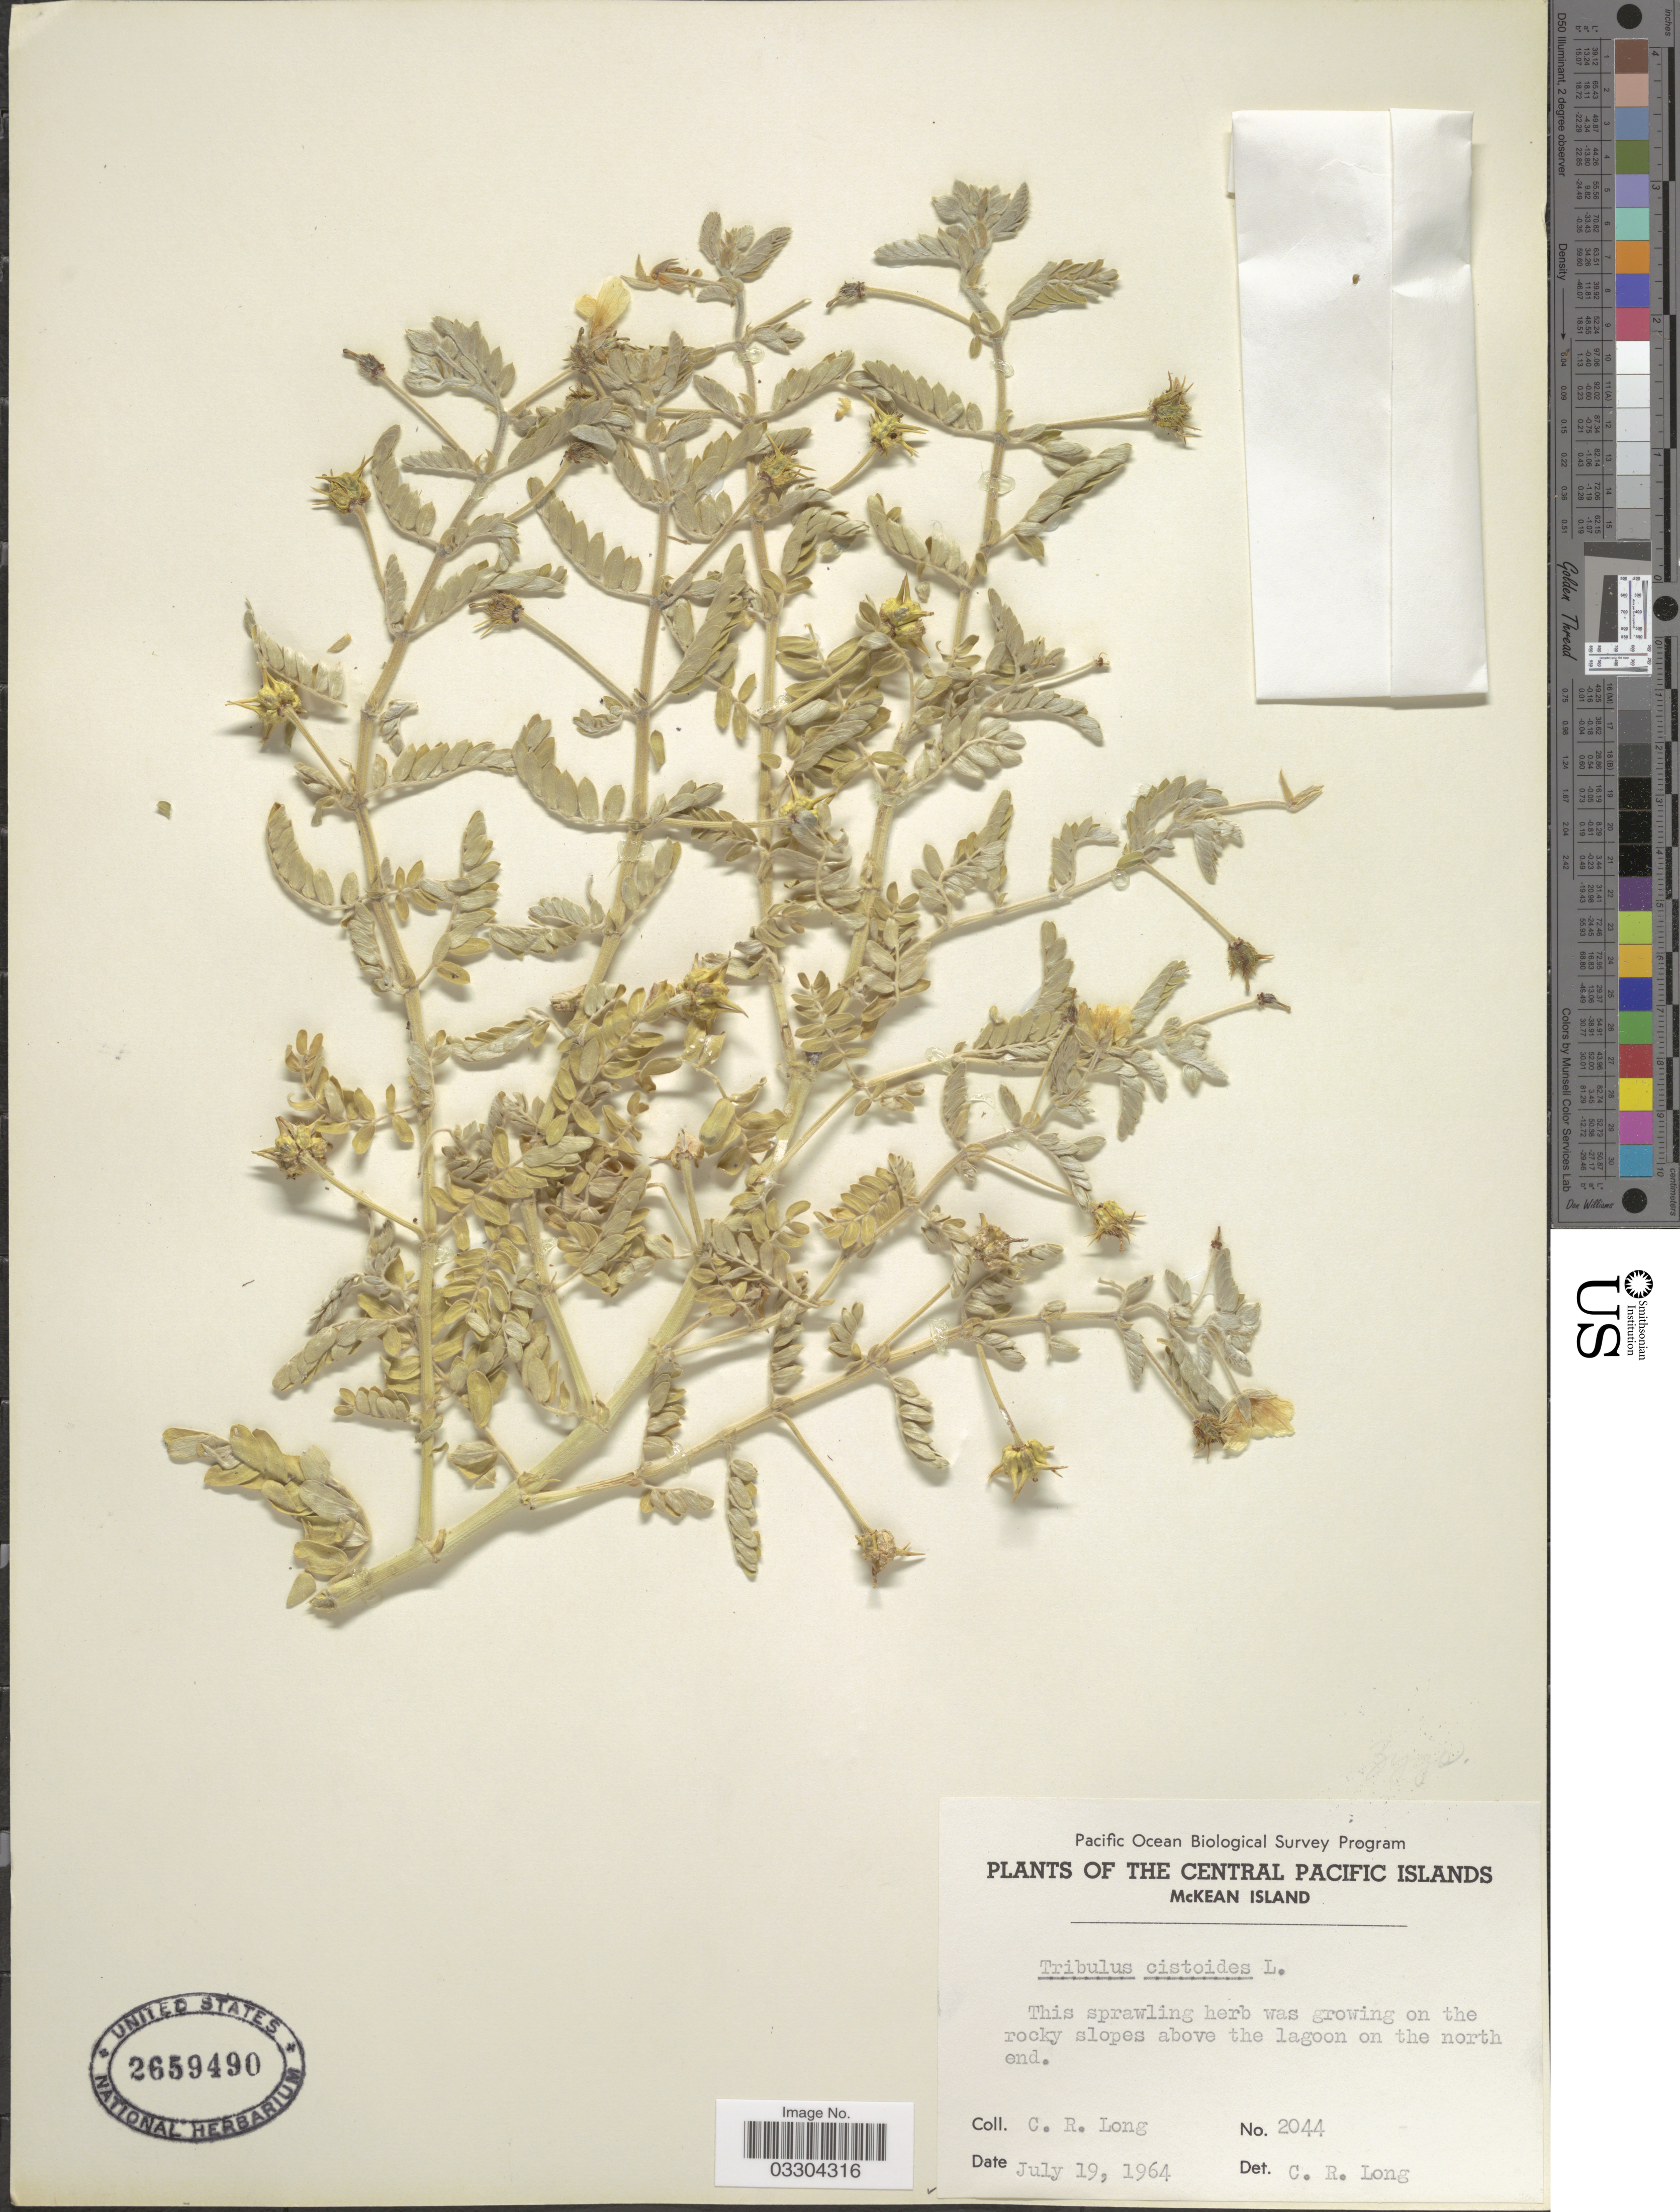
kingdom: Plantae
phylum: Tracheophyta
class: Magnoliopsida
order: Zygophyllales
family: Zygophyllaceae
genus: Tribulus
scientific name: Tribulus cistoides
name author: L.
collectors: C. R. Long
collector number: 2044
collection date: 1964-07-19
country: Kiribati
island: McKean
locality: The Central Pacific Islands. McKean Island. Rocky slopes above the lagoon on the north end.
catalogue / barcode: US 2659490